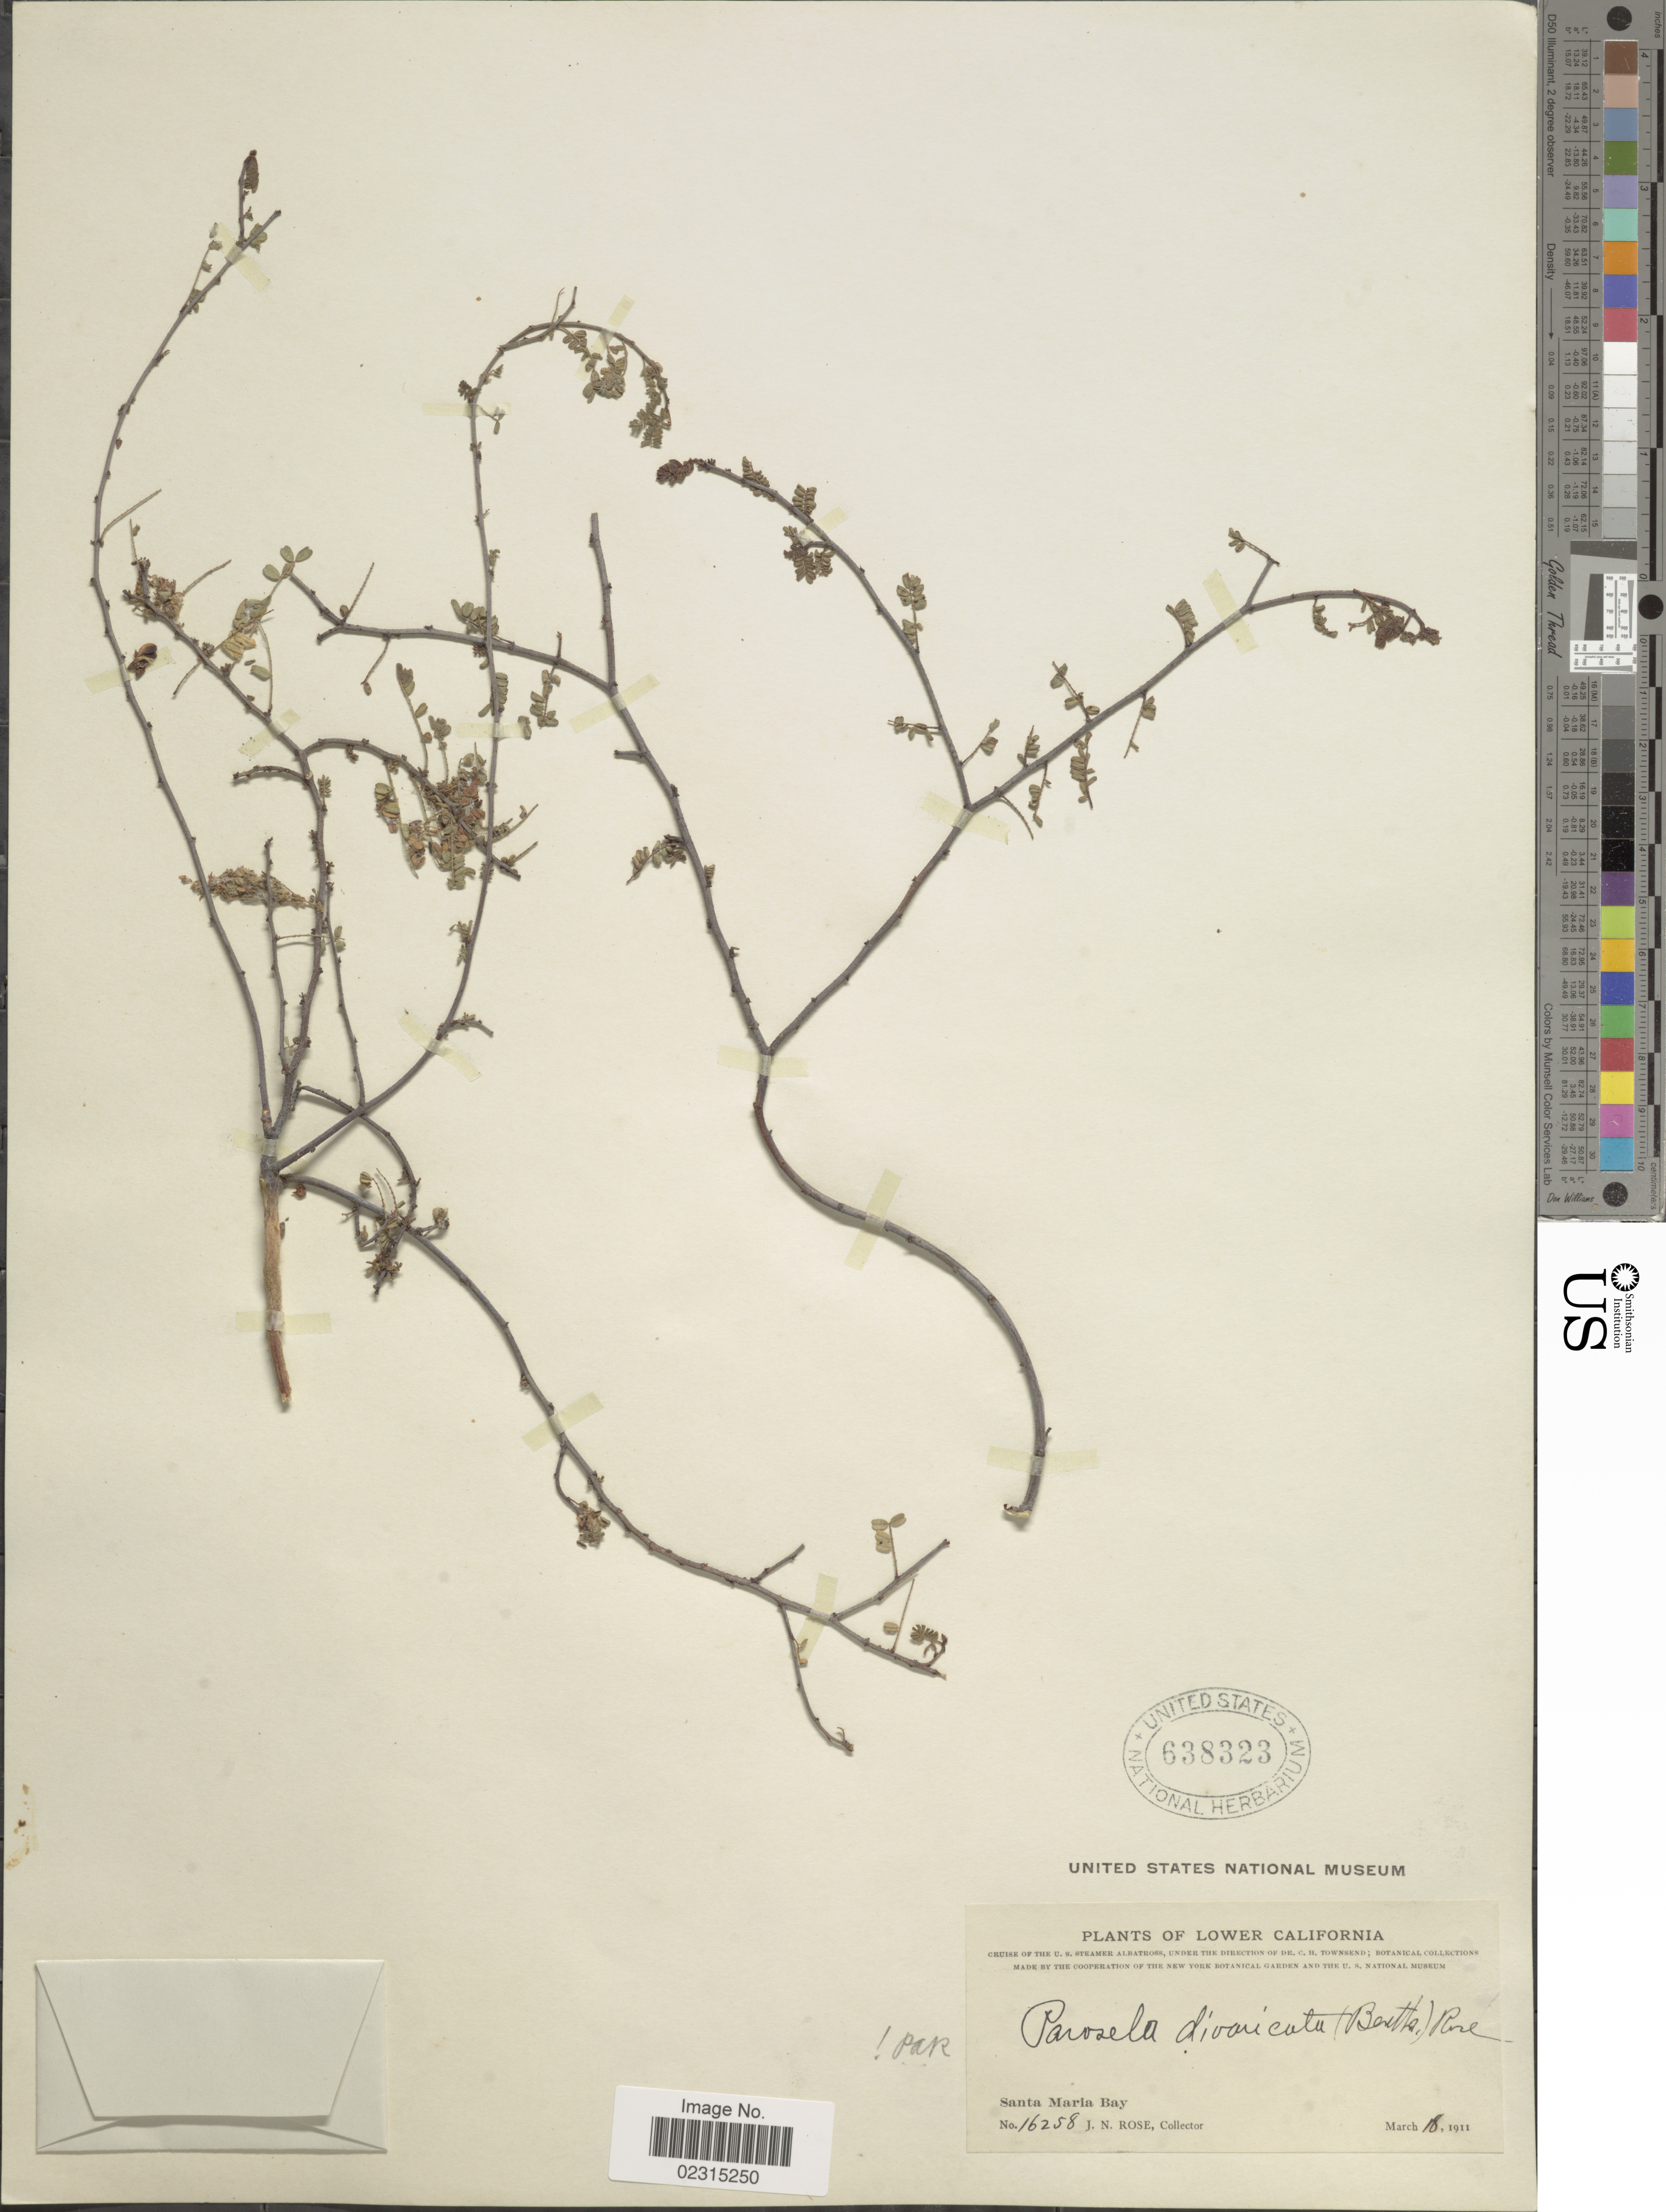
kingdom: Plantae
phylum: Tracheophyta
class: Magnoliopsida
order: Fabales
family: Fabaceae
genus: Marina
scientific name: Marina divaricata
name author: (Benth.) Barneby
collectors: J. N. Rose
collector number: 16258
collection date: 1911-03-18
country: Mexico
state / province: Baja California Norte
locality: Lower California, Santa Maria Bay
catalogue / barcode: US 638323